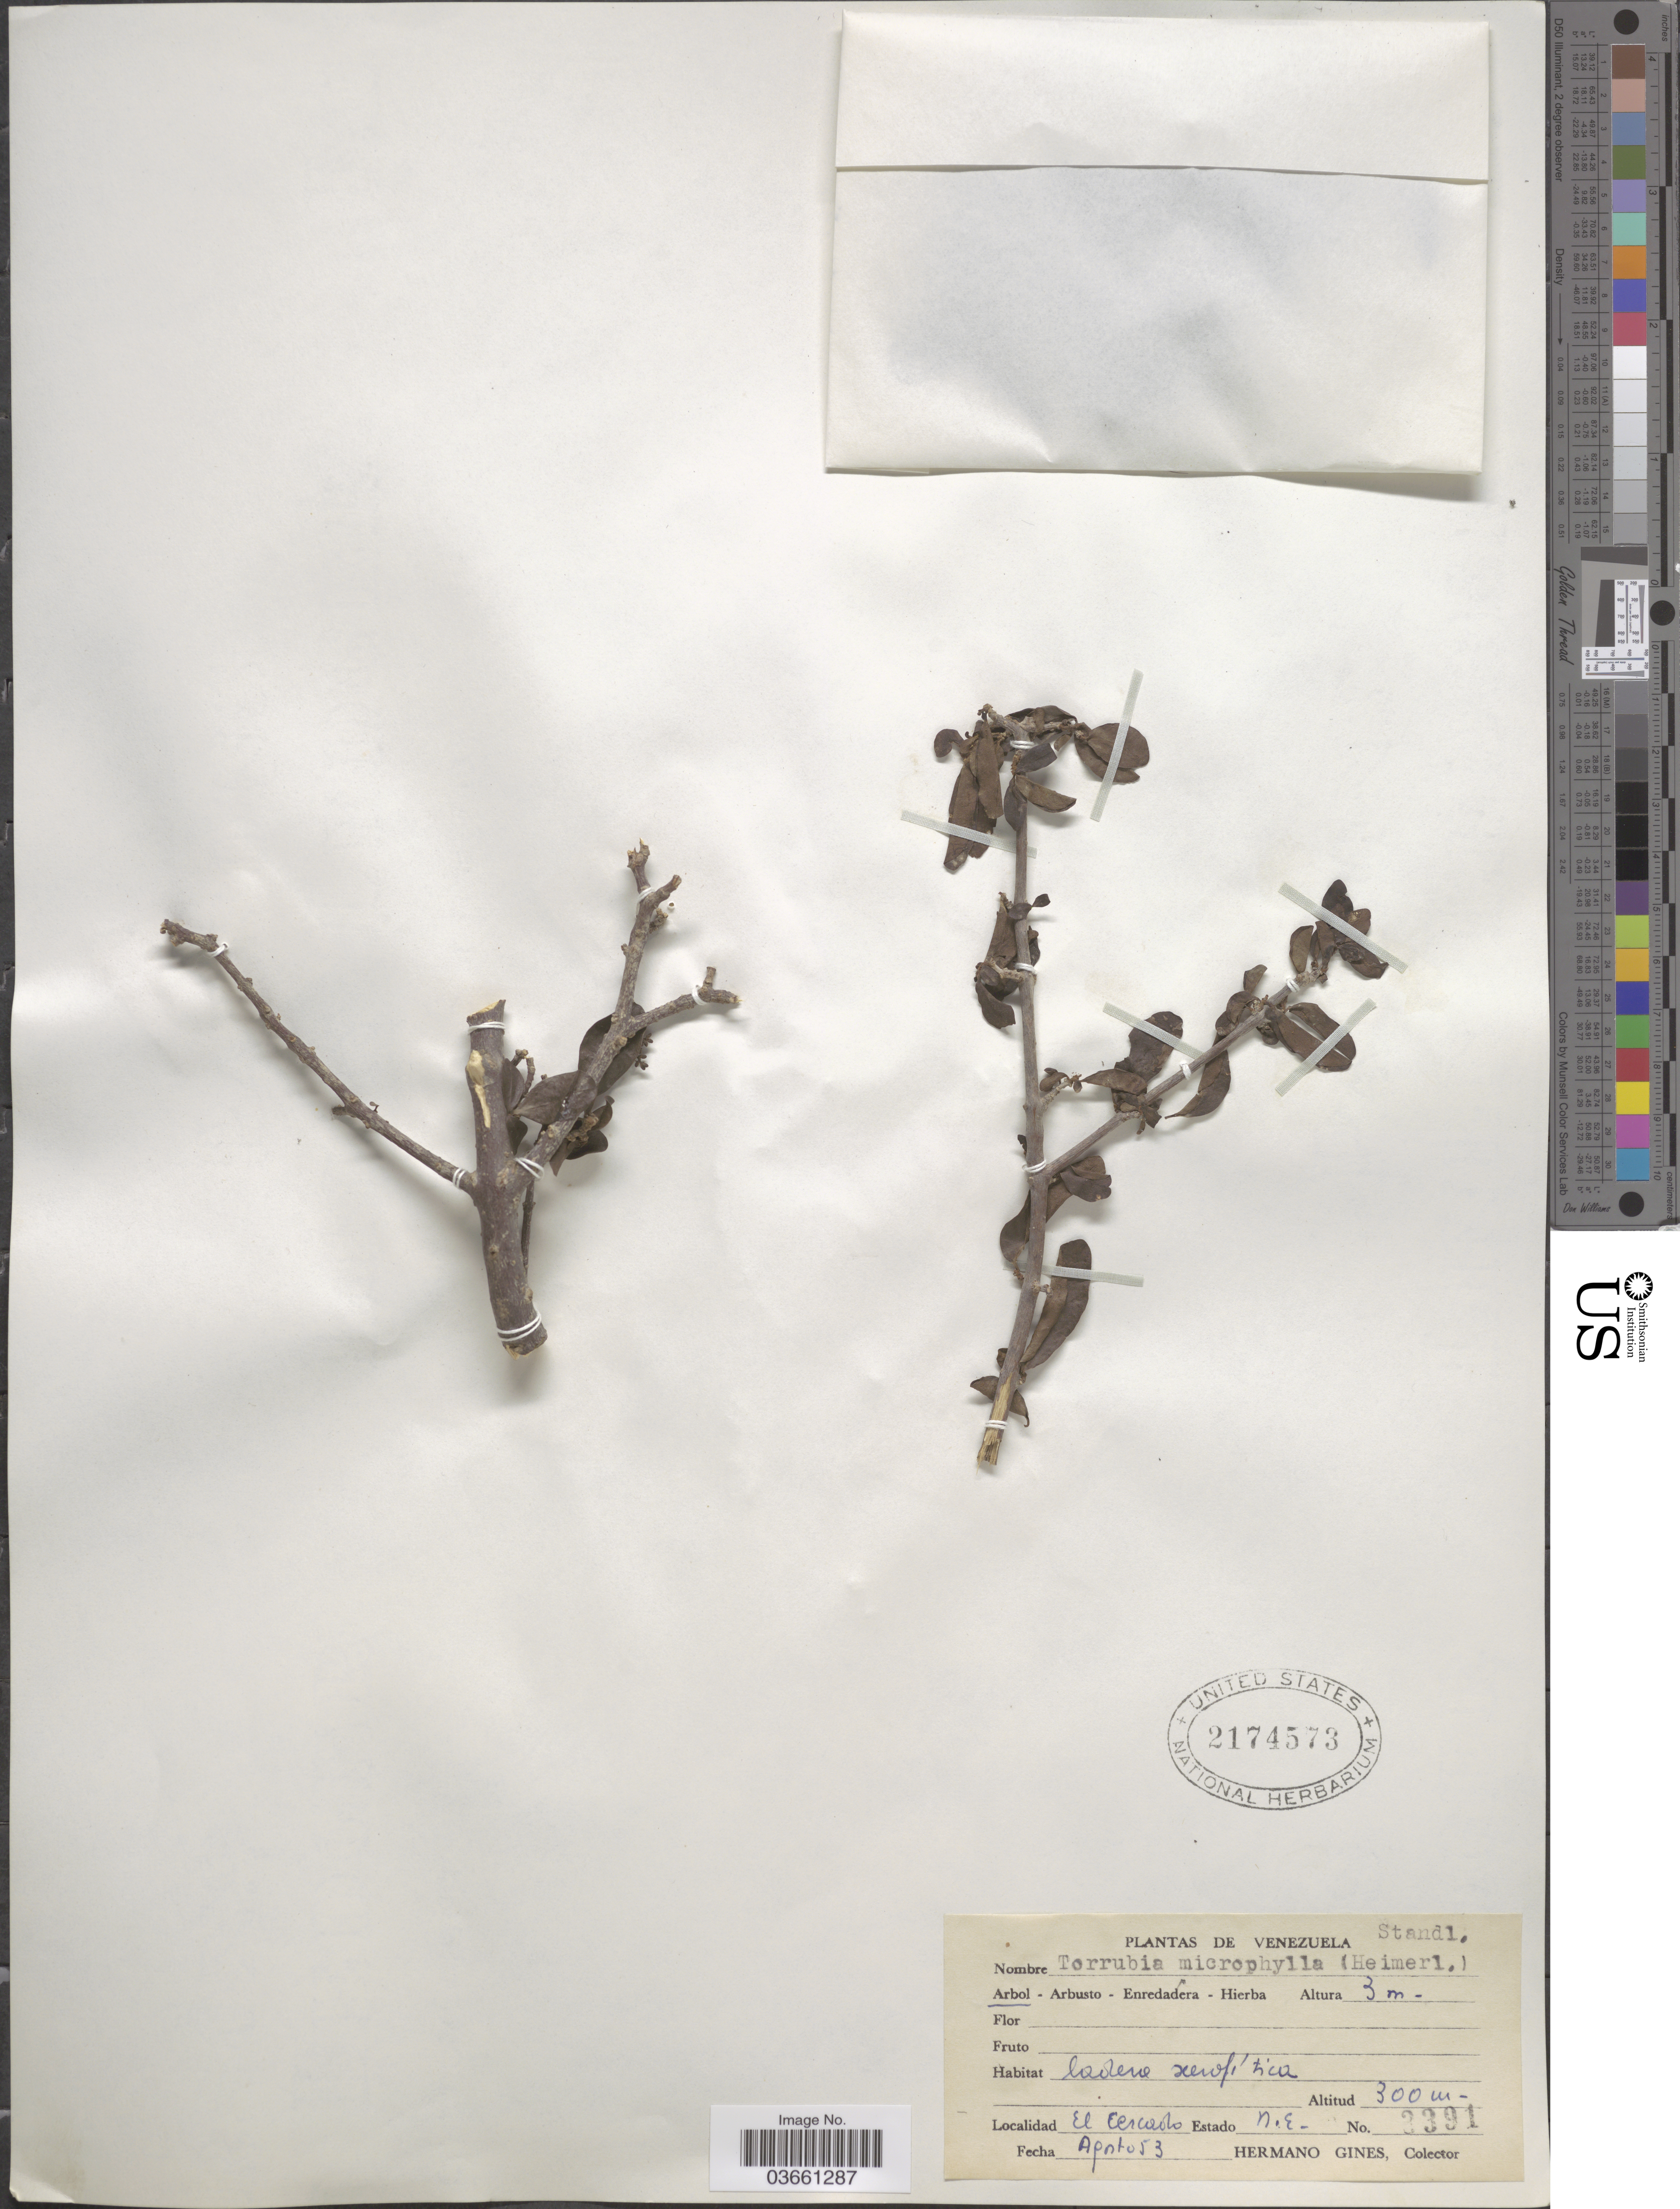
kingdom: Plantae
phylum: Tracheophyta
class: Magnoliopsida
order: Caryophyllales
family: Nyctaginaceae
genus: Guapira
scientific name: Guapira microphylla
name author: (Heimerl) Lundell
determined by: Strong, Mark T., (BOT), Smithsonian Institution - National Museum of Natural History (UNITED STATES)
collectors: Bro. Gines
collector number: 3391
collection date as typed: Transcribed d/m/y: /8/53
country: Venezuela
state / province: Nueva Esparta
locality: El Cercado. Estado N.E.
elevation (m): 300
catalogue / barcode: US 2174573